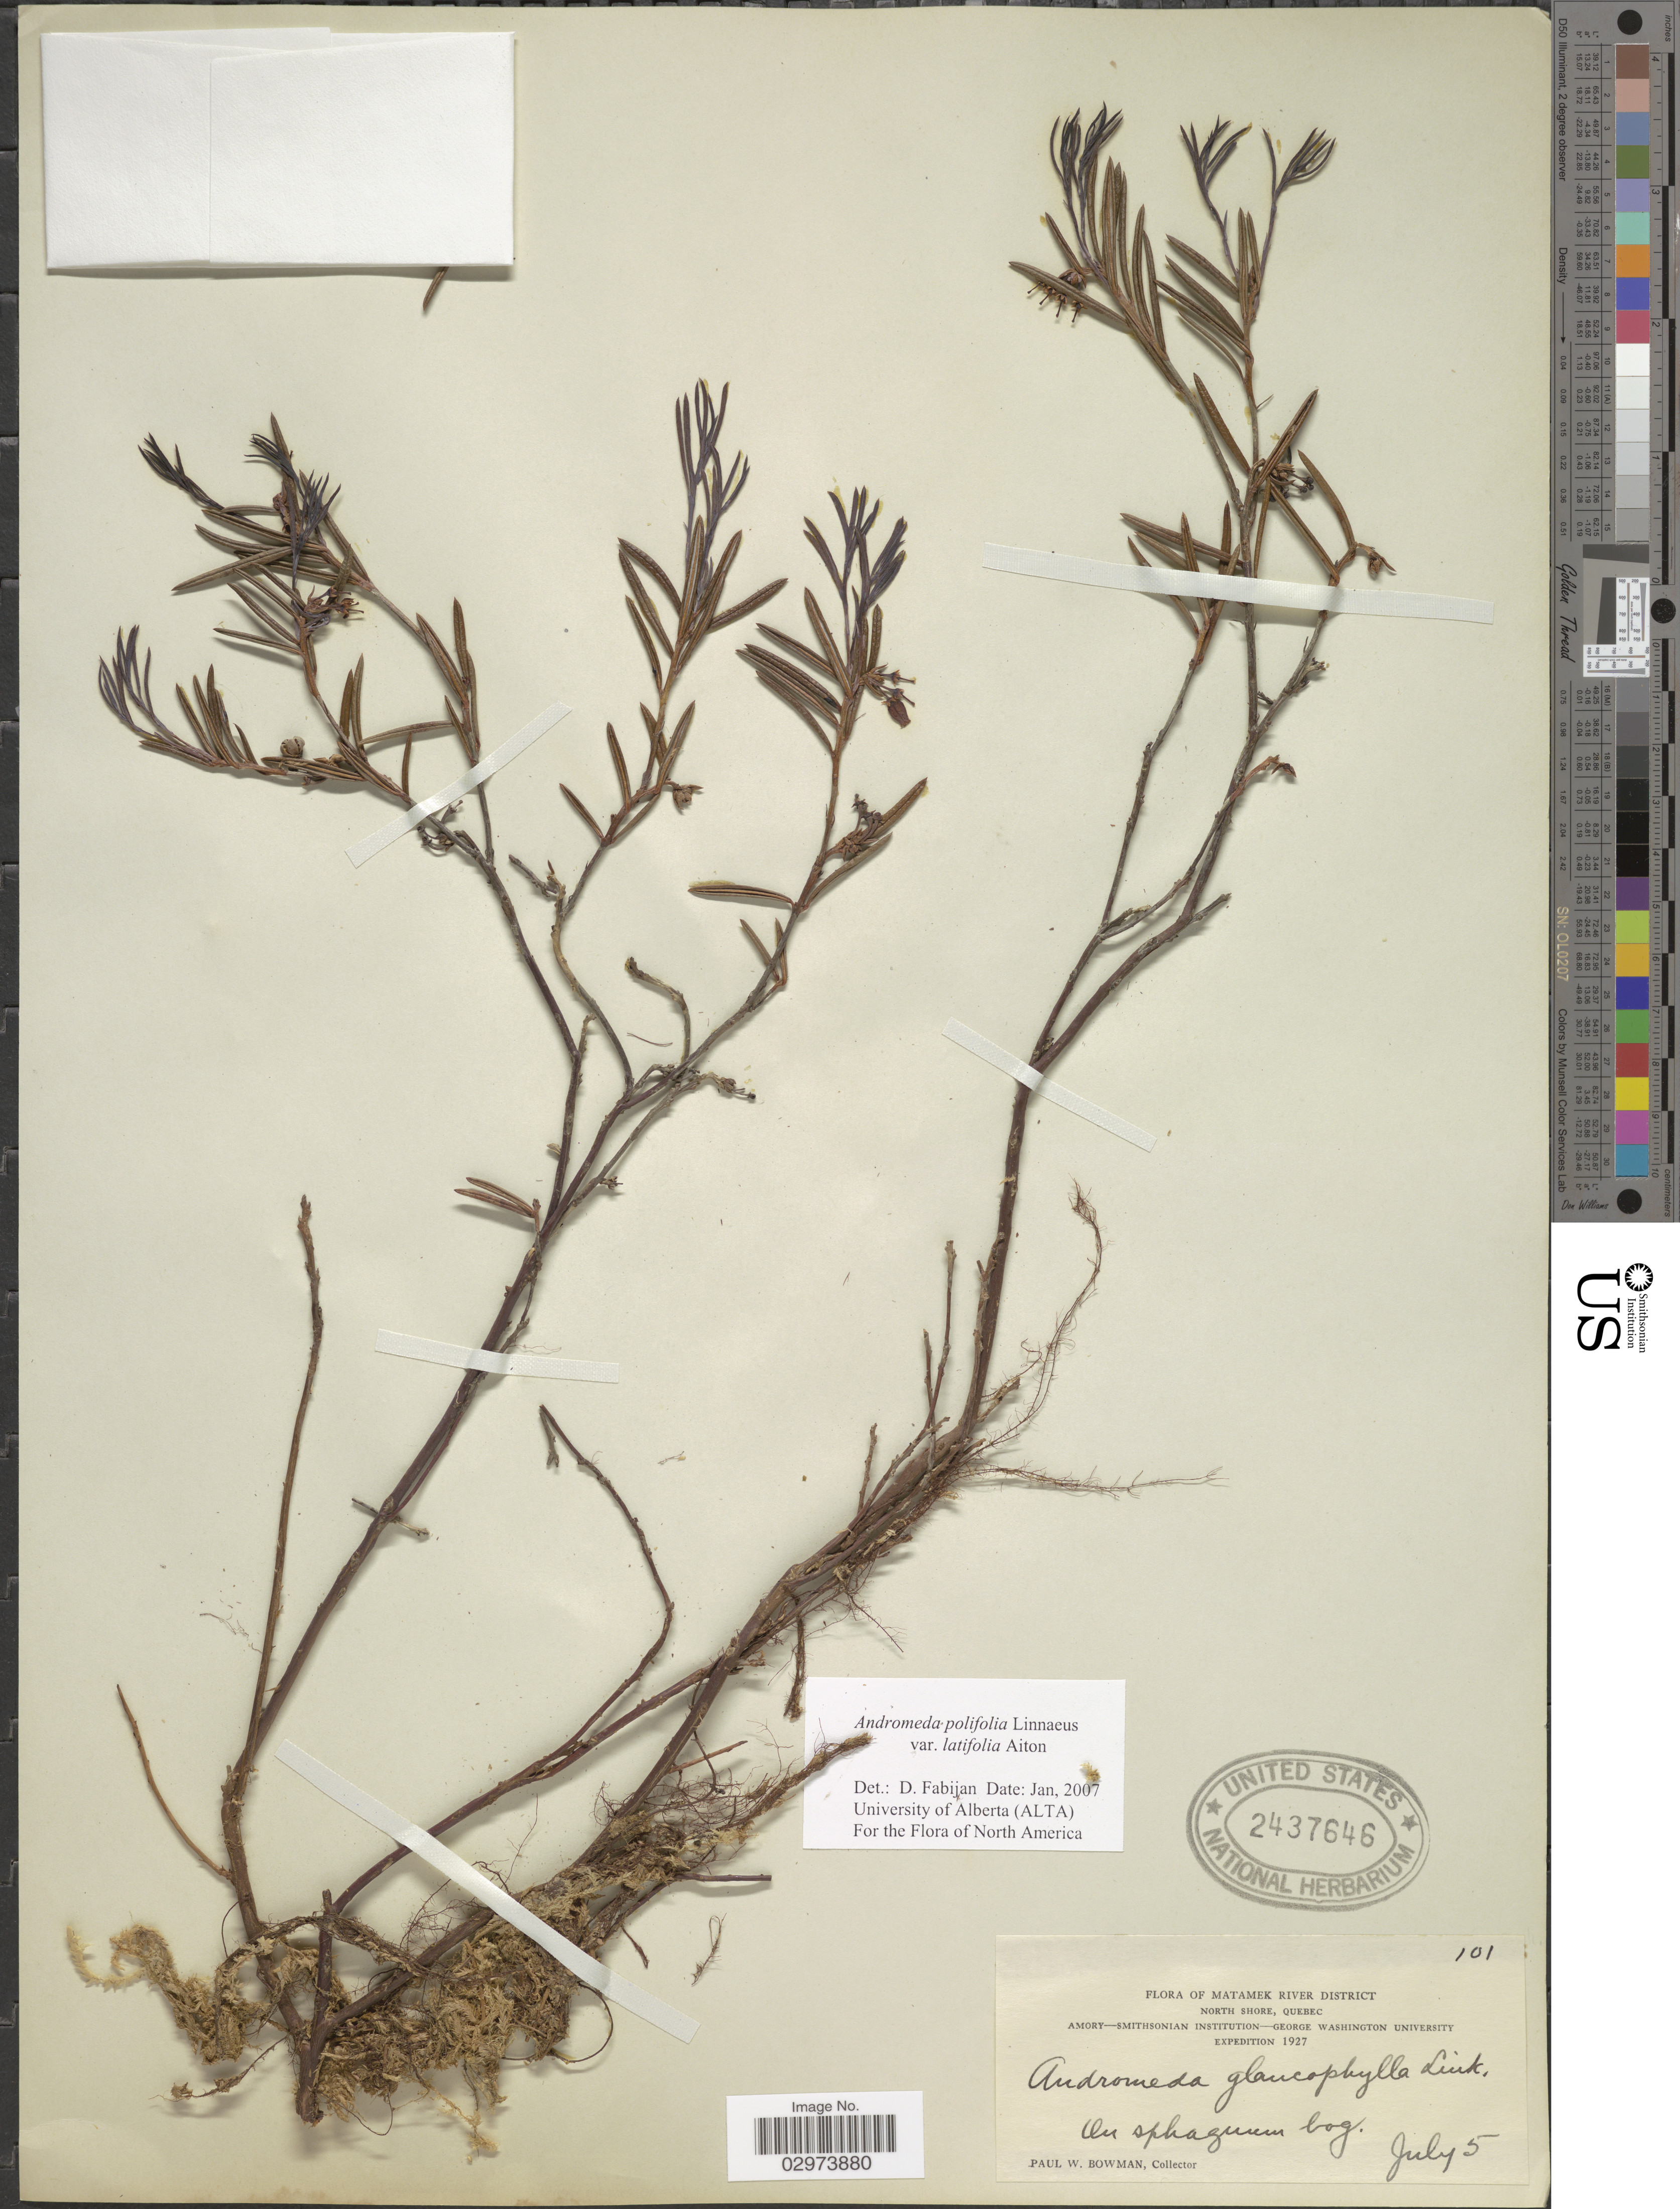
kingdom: Plantae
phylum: Tracheophyta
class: Magnoliopsida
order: Ericales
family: Ericaceae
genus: Andromeda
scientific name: Andromeda polifolia var. latifolia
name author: Aiton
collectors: P. Bowman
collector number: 101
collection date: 1927-07-05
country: Canada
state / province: Quebec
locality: Matamek River District. North Shore, Quebec. On sphagnum bog.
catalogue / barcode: US 2437646